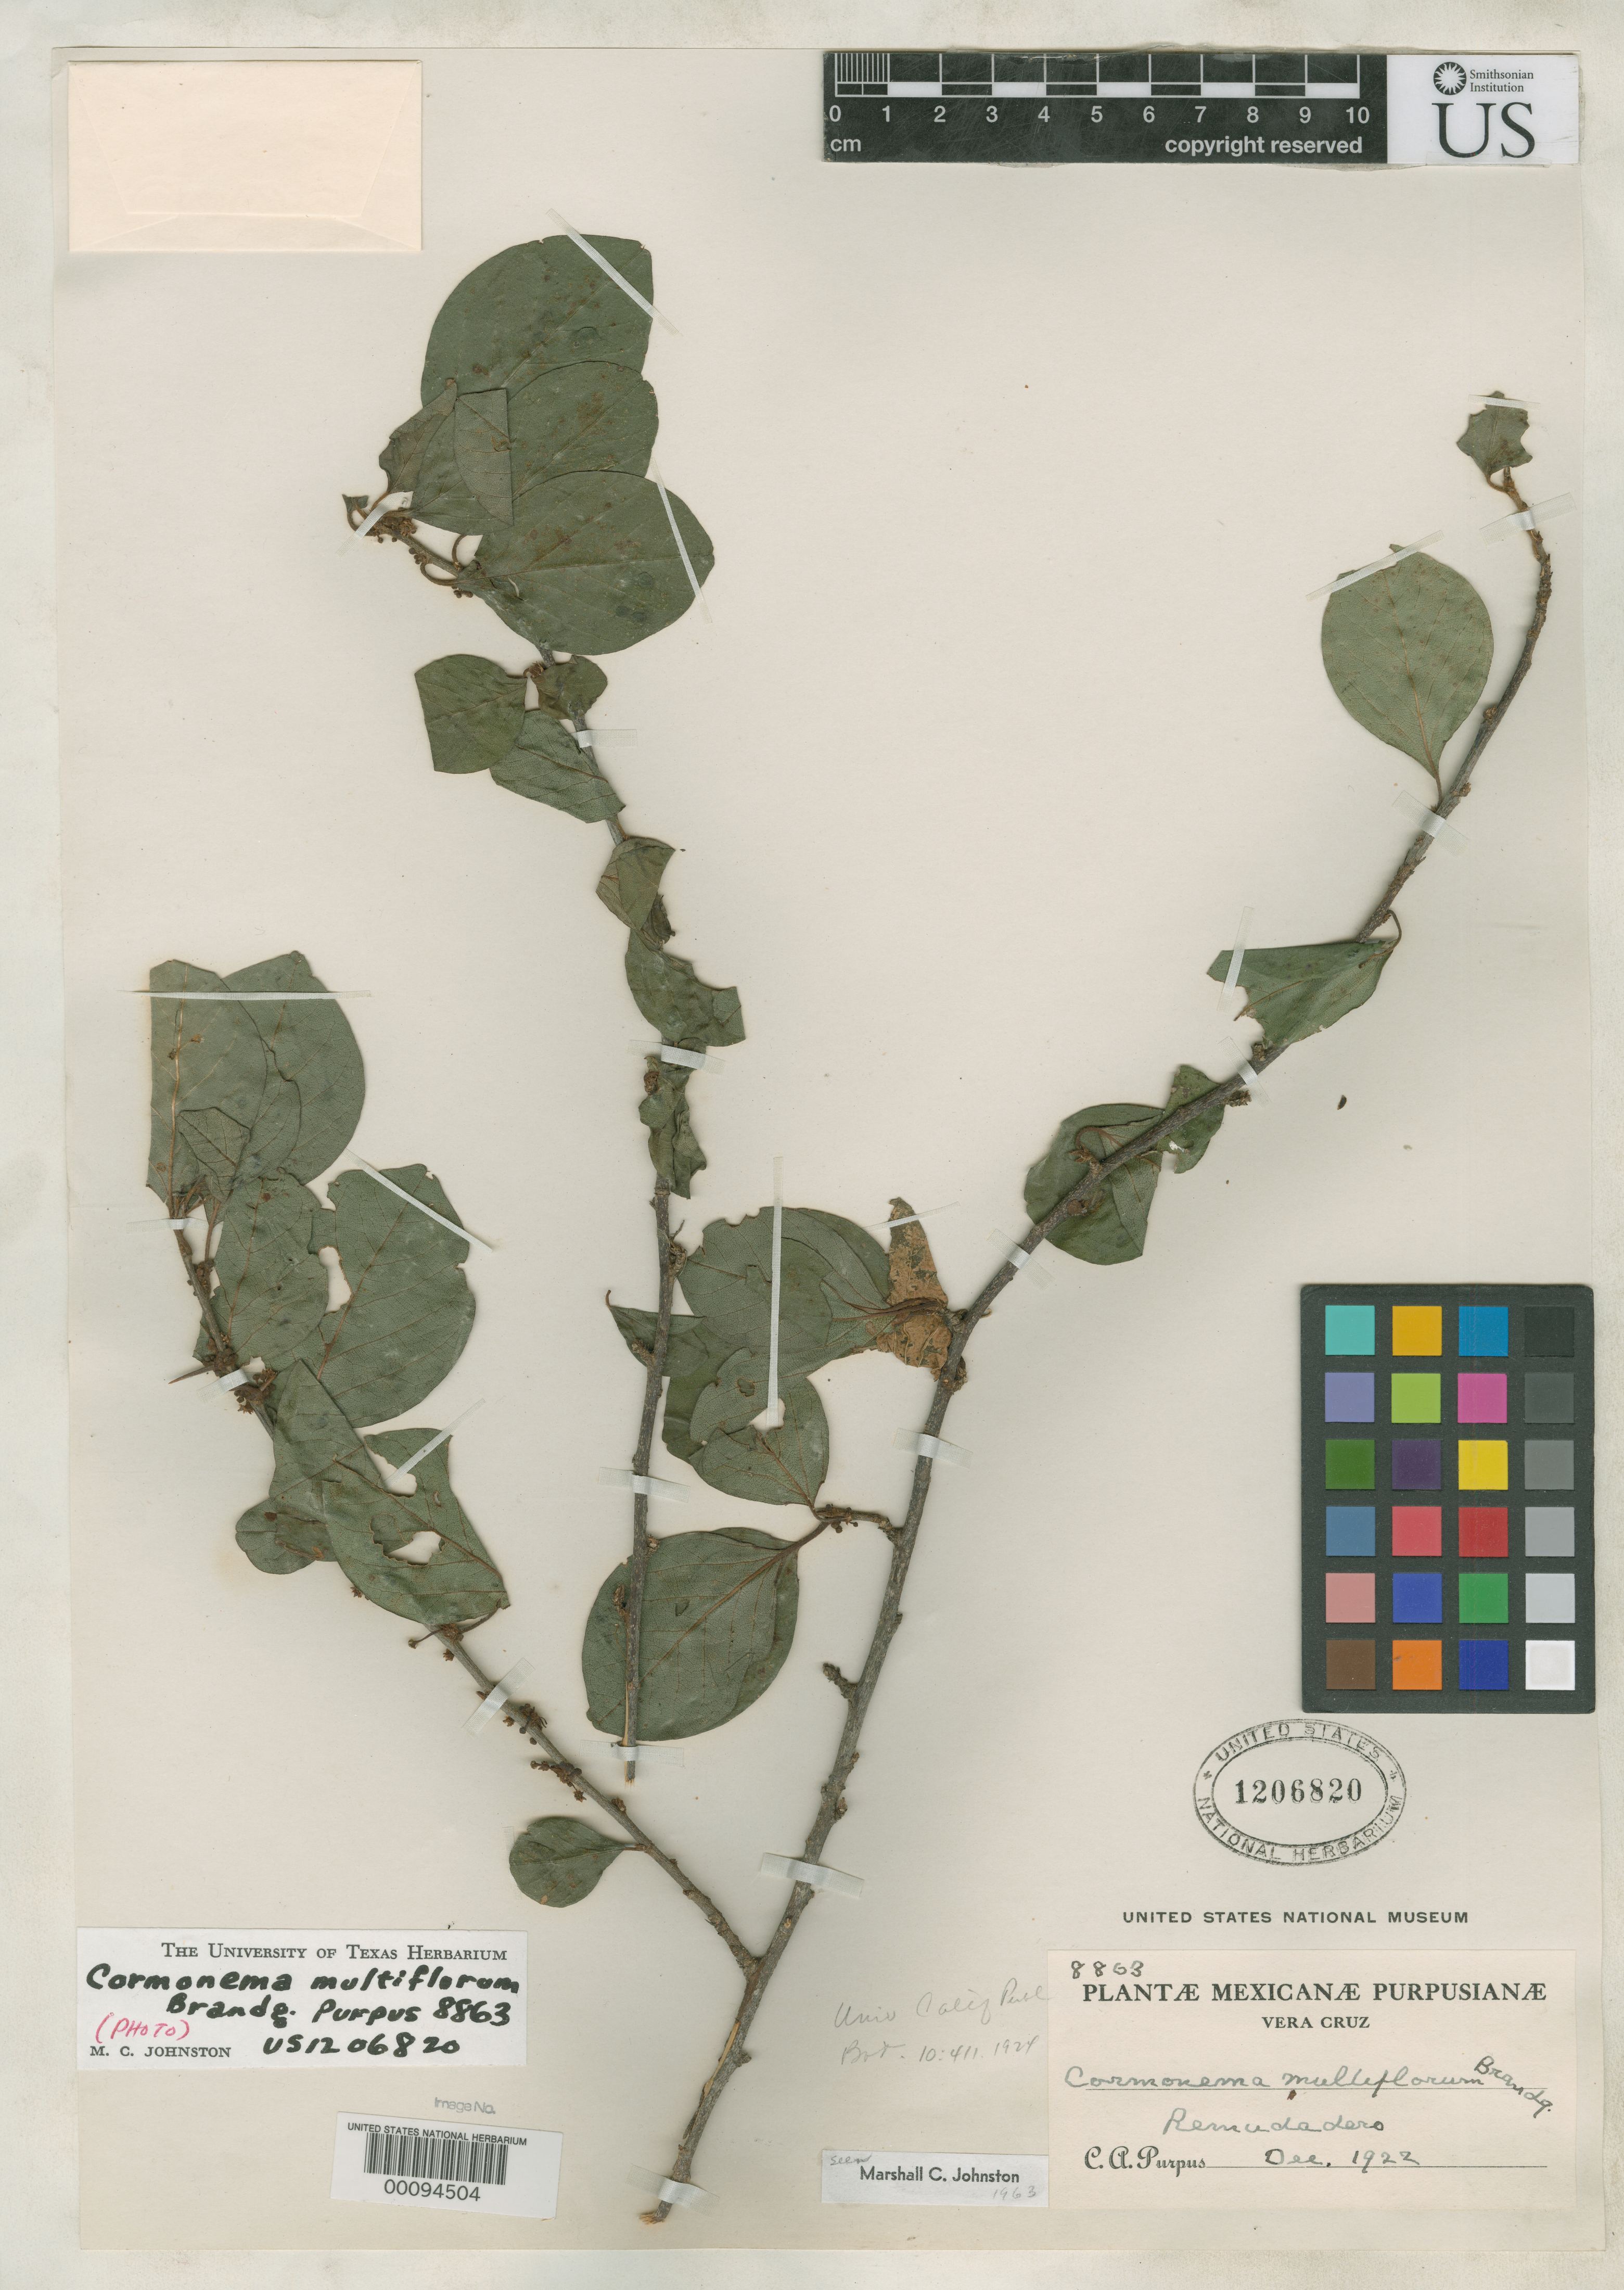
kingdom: Plantae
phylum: Tracheophyta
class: Magnoliopsida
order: Rosales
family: Rhamnaceae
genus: Cormonema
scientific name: Cormonema multiflorum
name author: Brandegee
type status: Isotype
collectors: C. A. Purpus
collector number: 8863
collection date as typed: Oct 1922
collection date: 1922-10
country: Mexico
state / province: Veracruz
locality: Near Remudadero.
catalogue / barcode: US 1206820